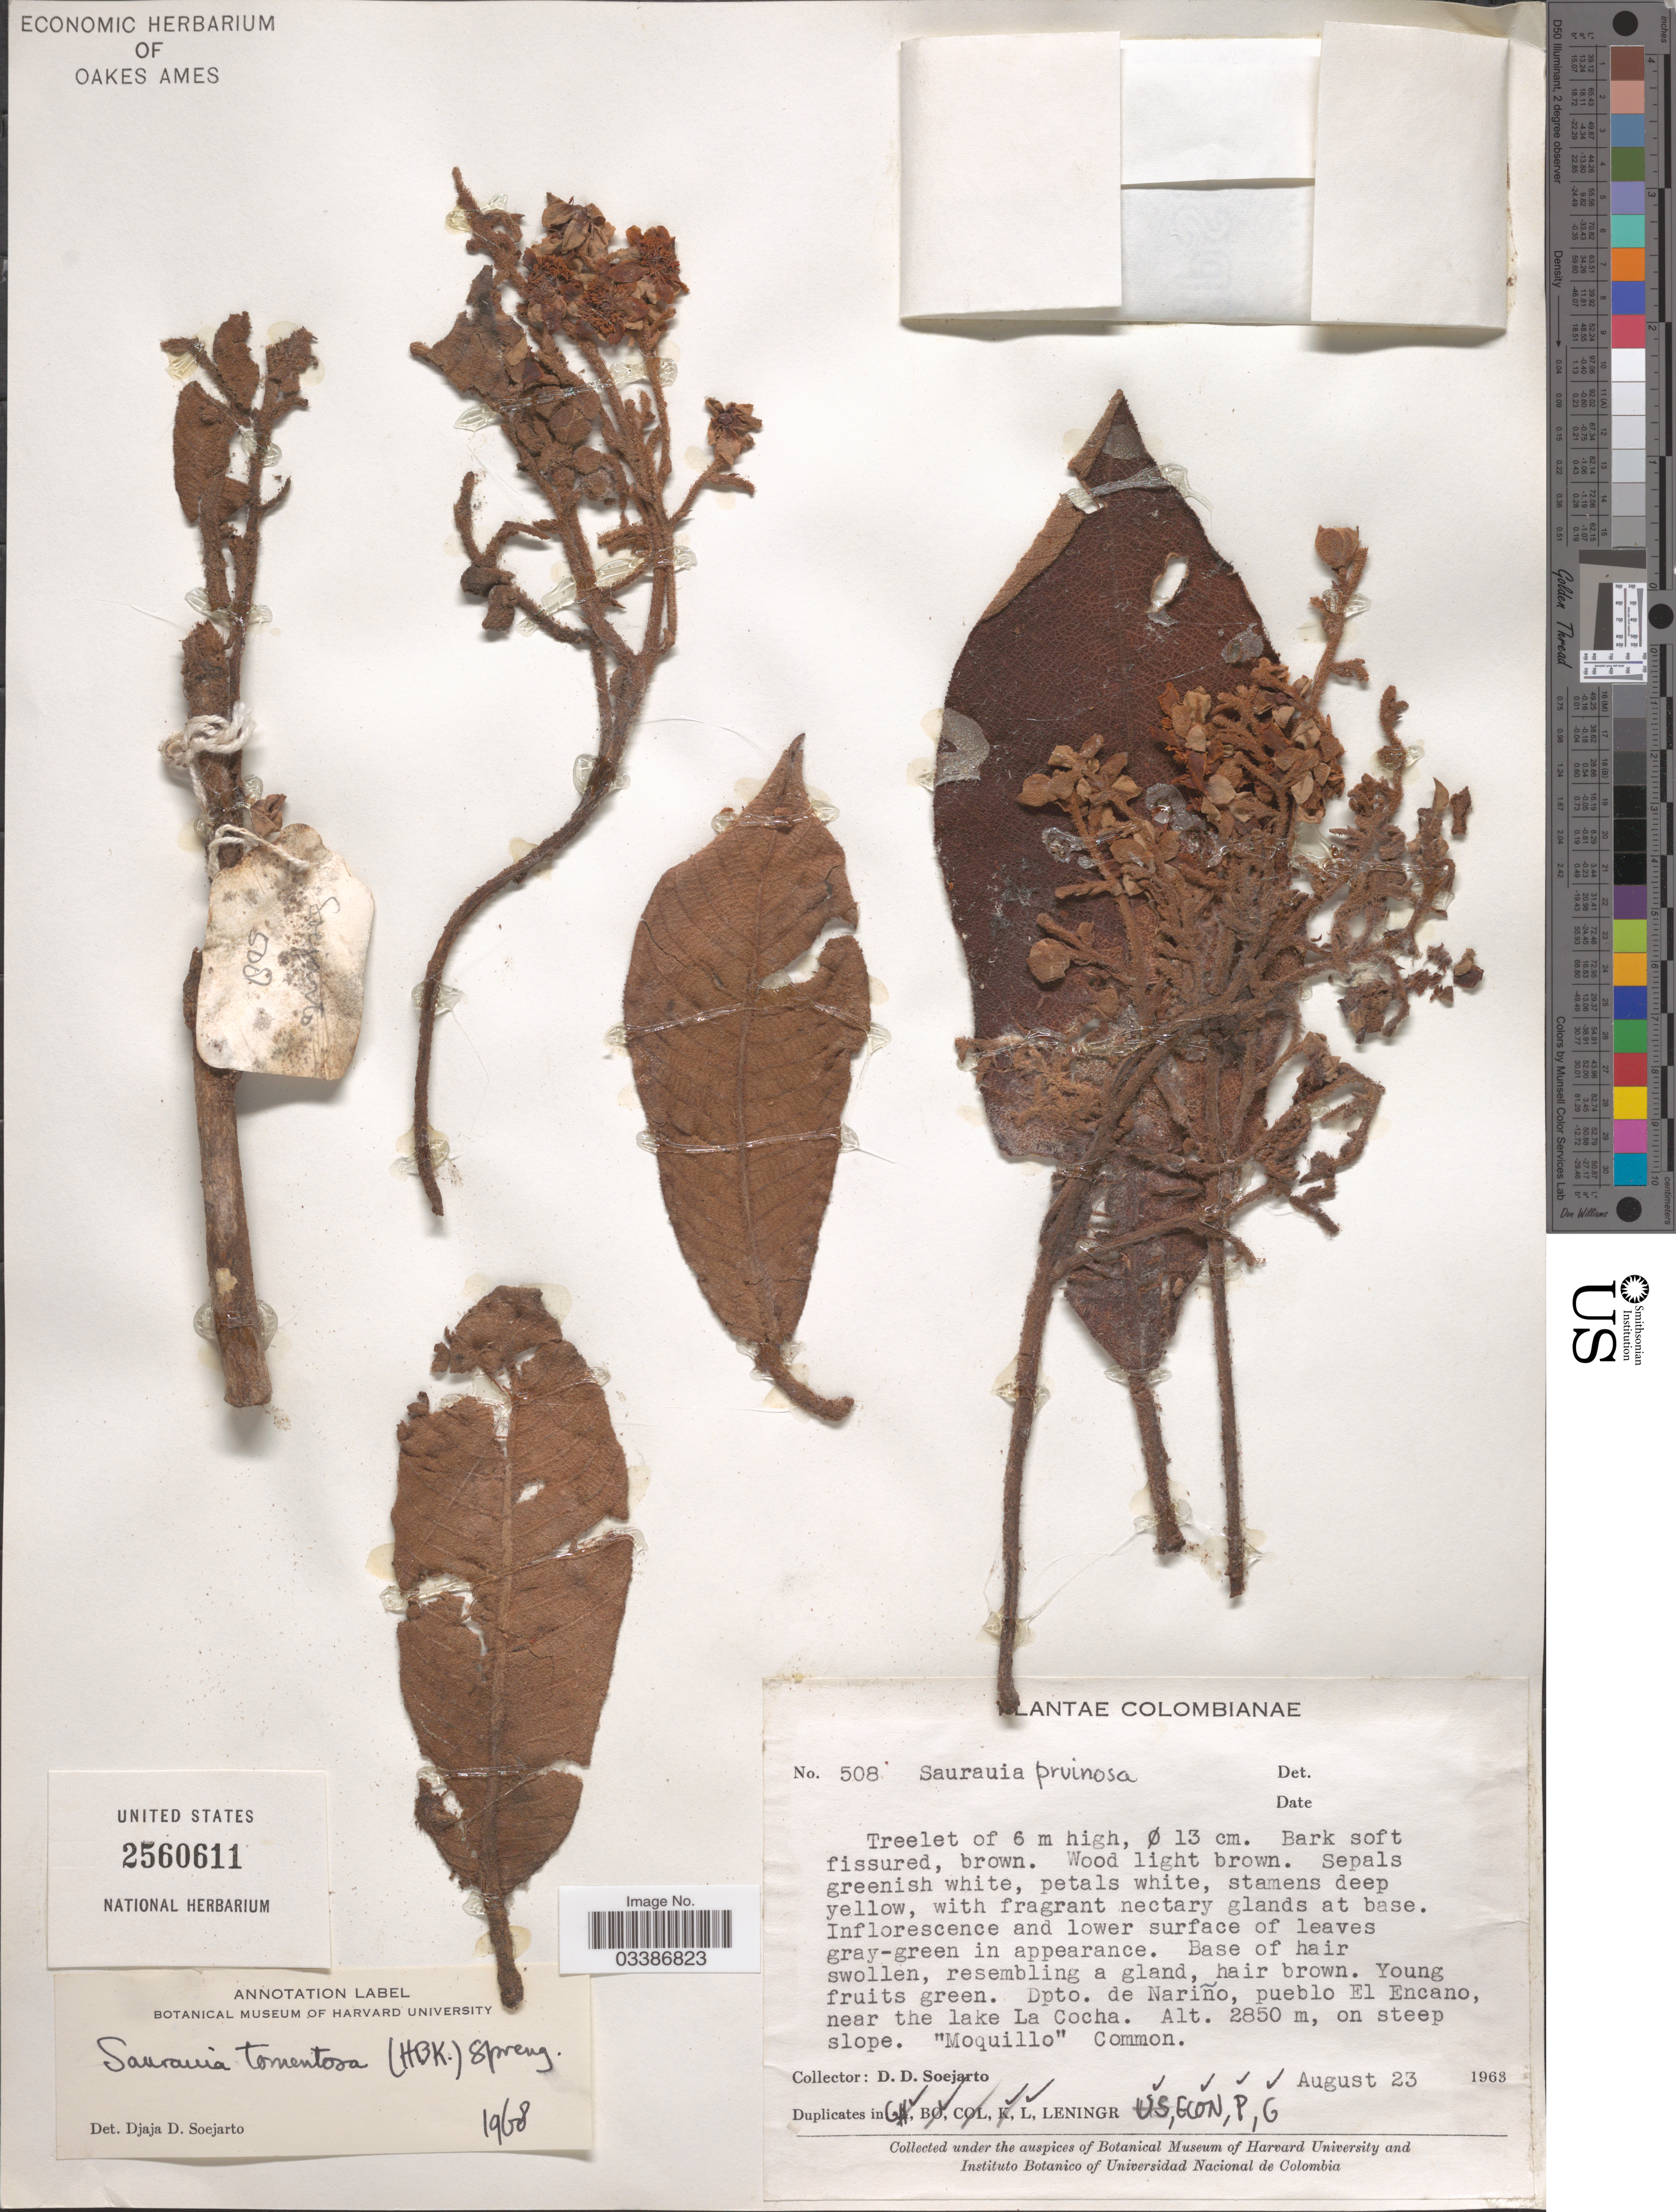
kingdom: Plantae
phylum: Tracheophyta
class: Magnoliopsida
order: Ericales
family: Actinidiaceae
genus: Saurauia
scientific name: Saurauia tomentosa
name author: (Kunth) Spreng.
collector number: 508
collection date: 1963-08-23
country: Colombia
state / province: Nariño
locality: Dpto. de Nariño, pueblo El Encano, near the lake La Cocha.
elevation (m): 2850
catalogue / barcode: US 2560611